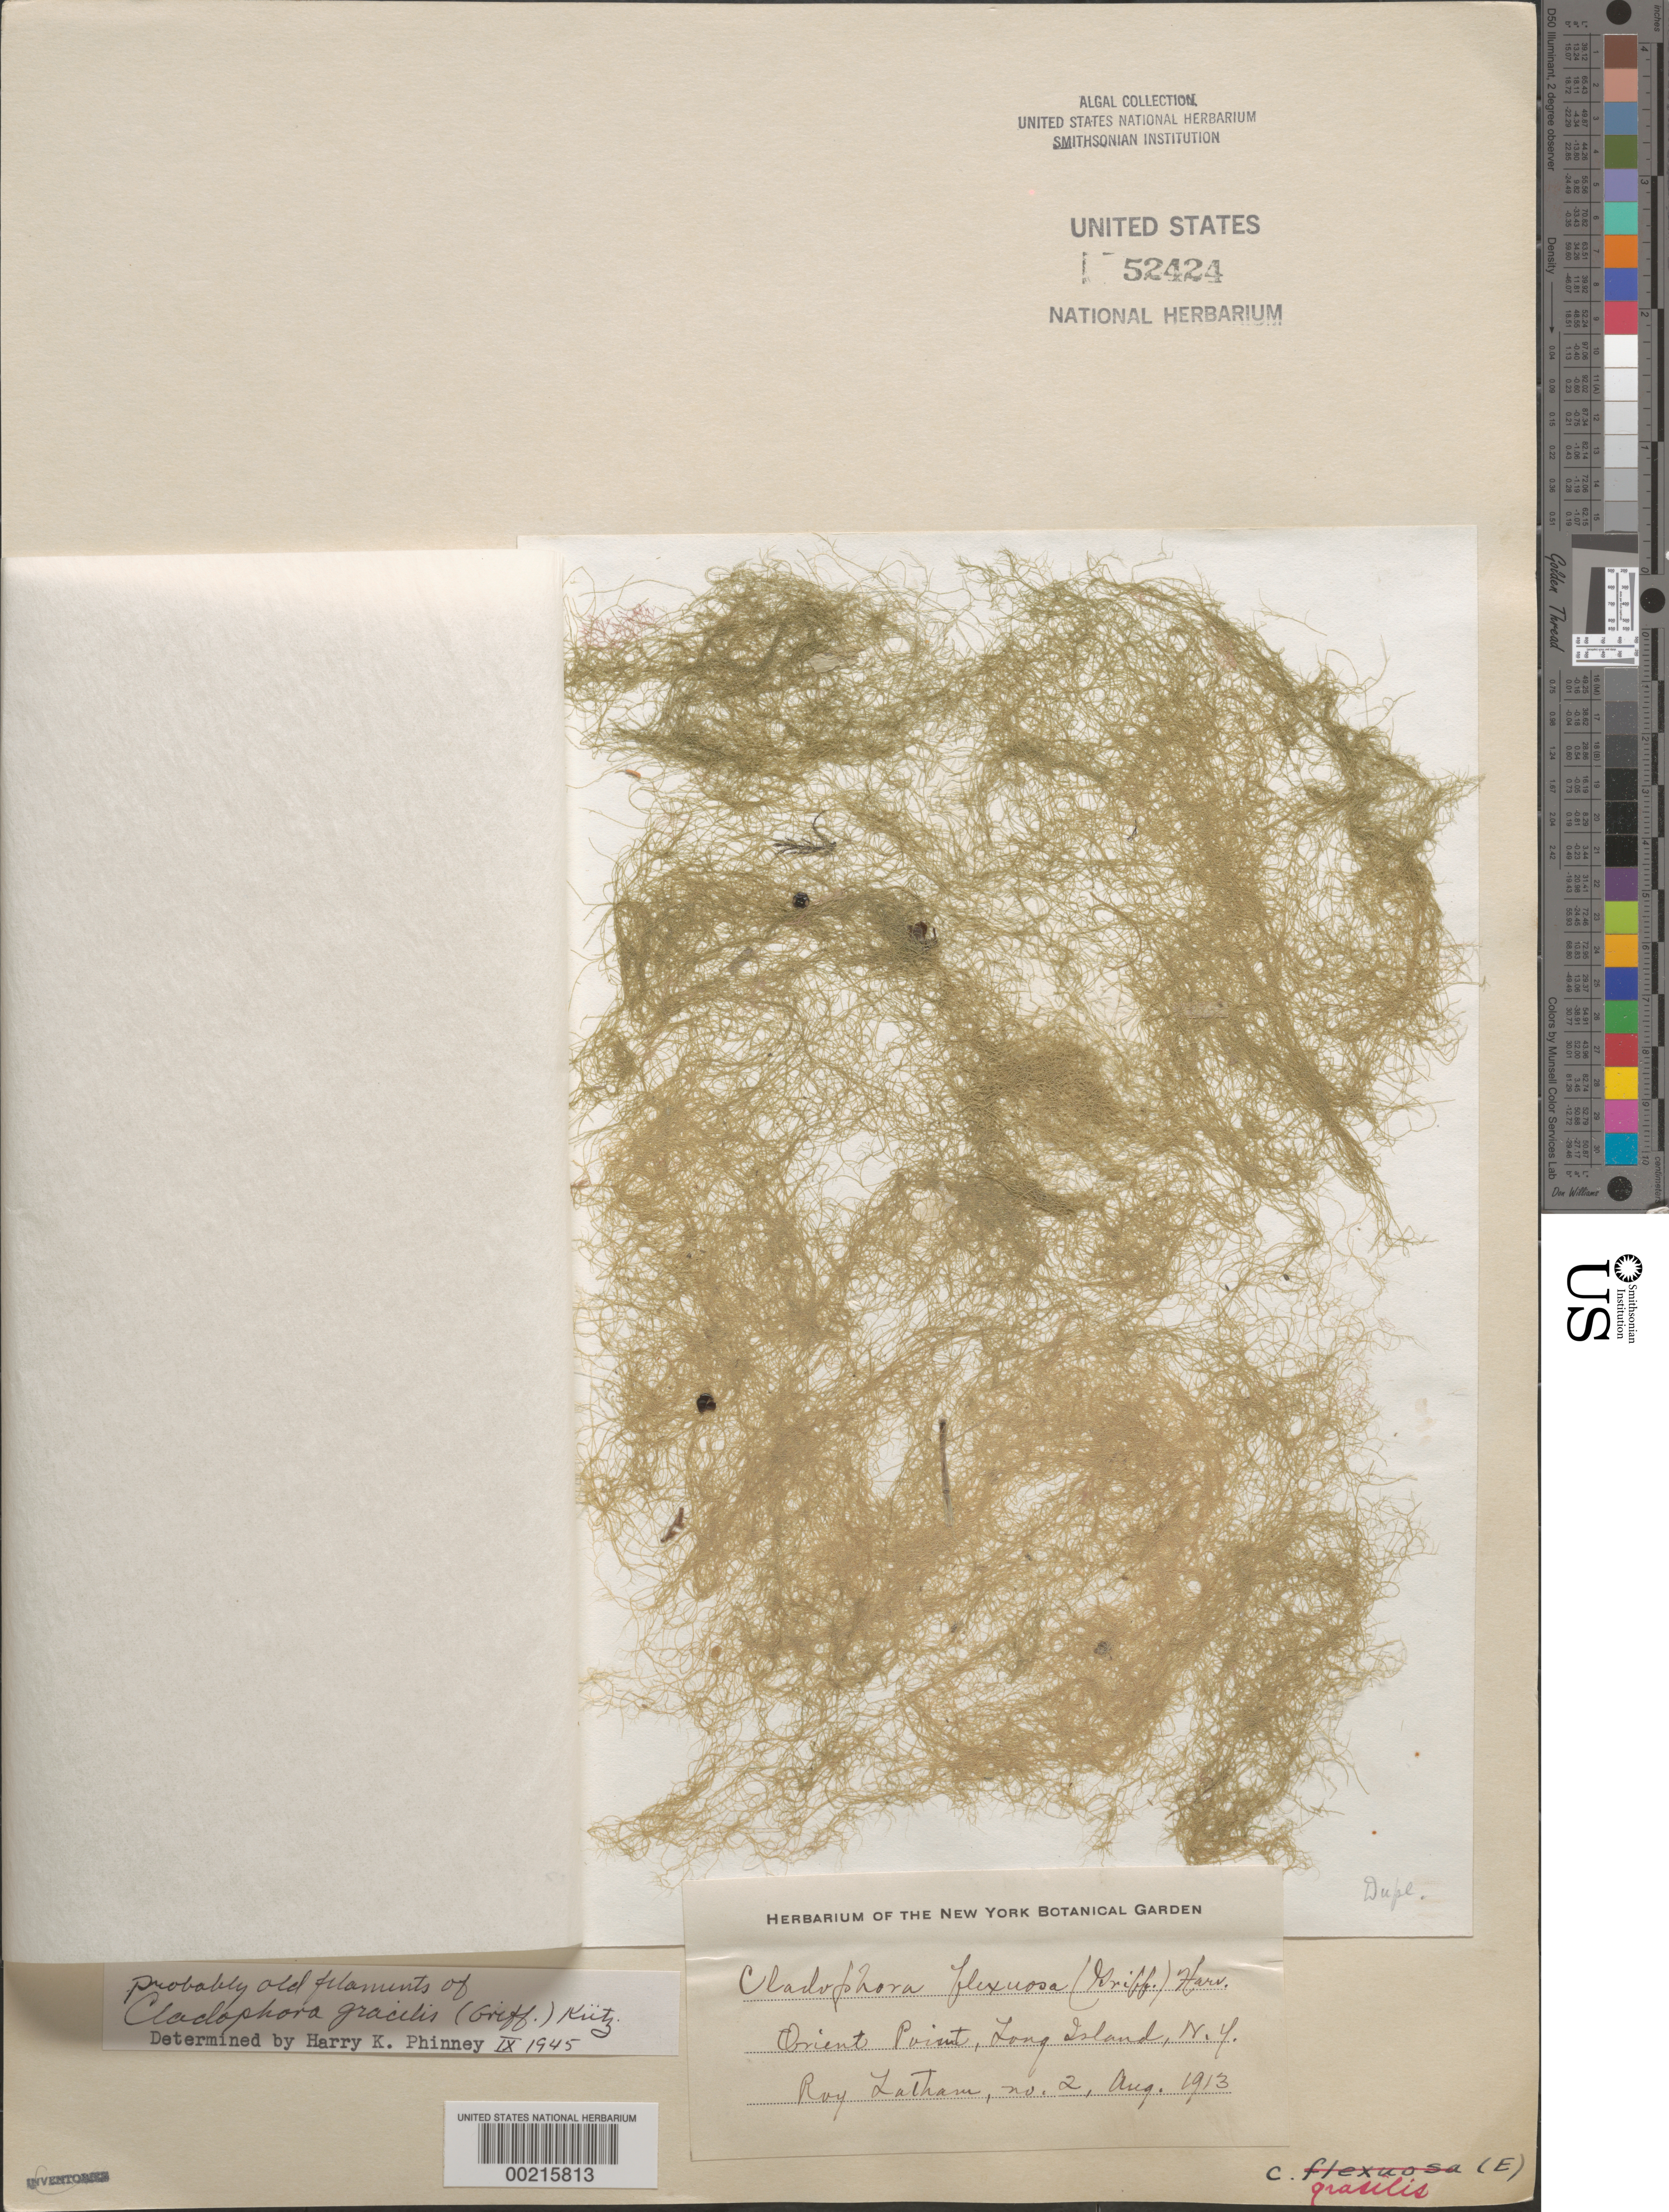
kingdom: Plantae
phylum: Chlorophyta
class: Ulvophyceae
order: Cladophorales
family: Cladophoraceae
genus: Cladophora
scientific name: Cladophora gracilis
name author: (Griff.) Kütz.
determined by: Phinney, H. K.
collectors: R. Latham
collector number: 2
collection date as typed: Aug 1913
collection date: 1913-08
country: United States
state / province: New York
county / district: Suffolk County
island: Long Island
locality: Orient Point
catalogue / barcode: US 52424